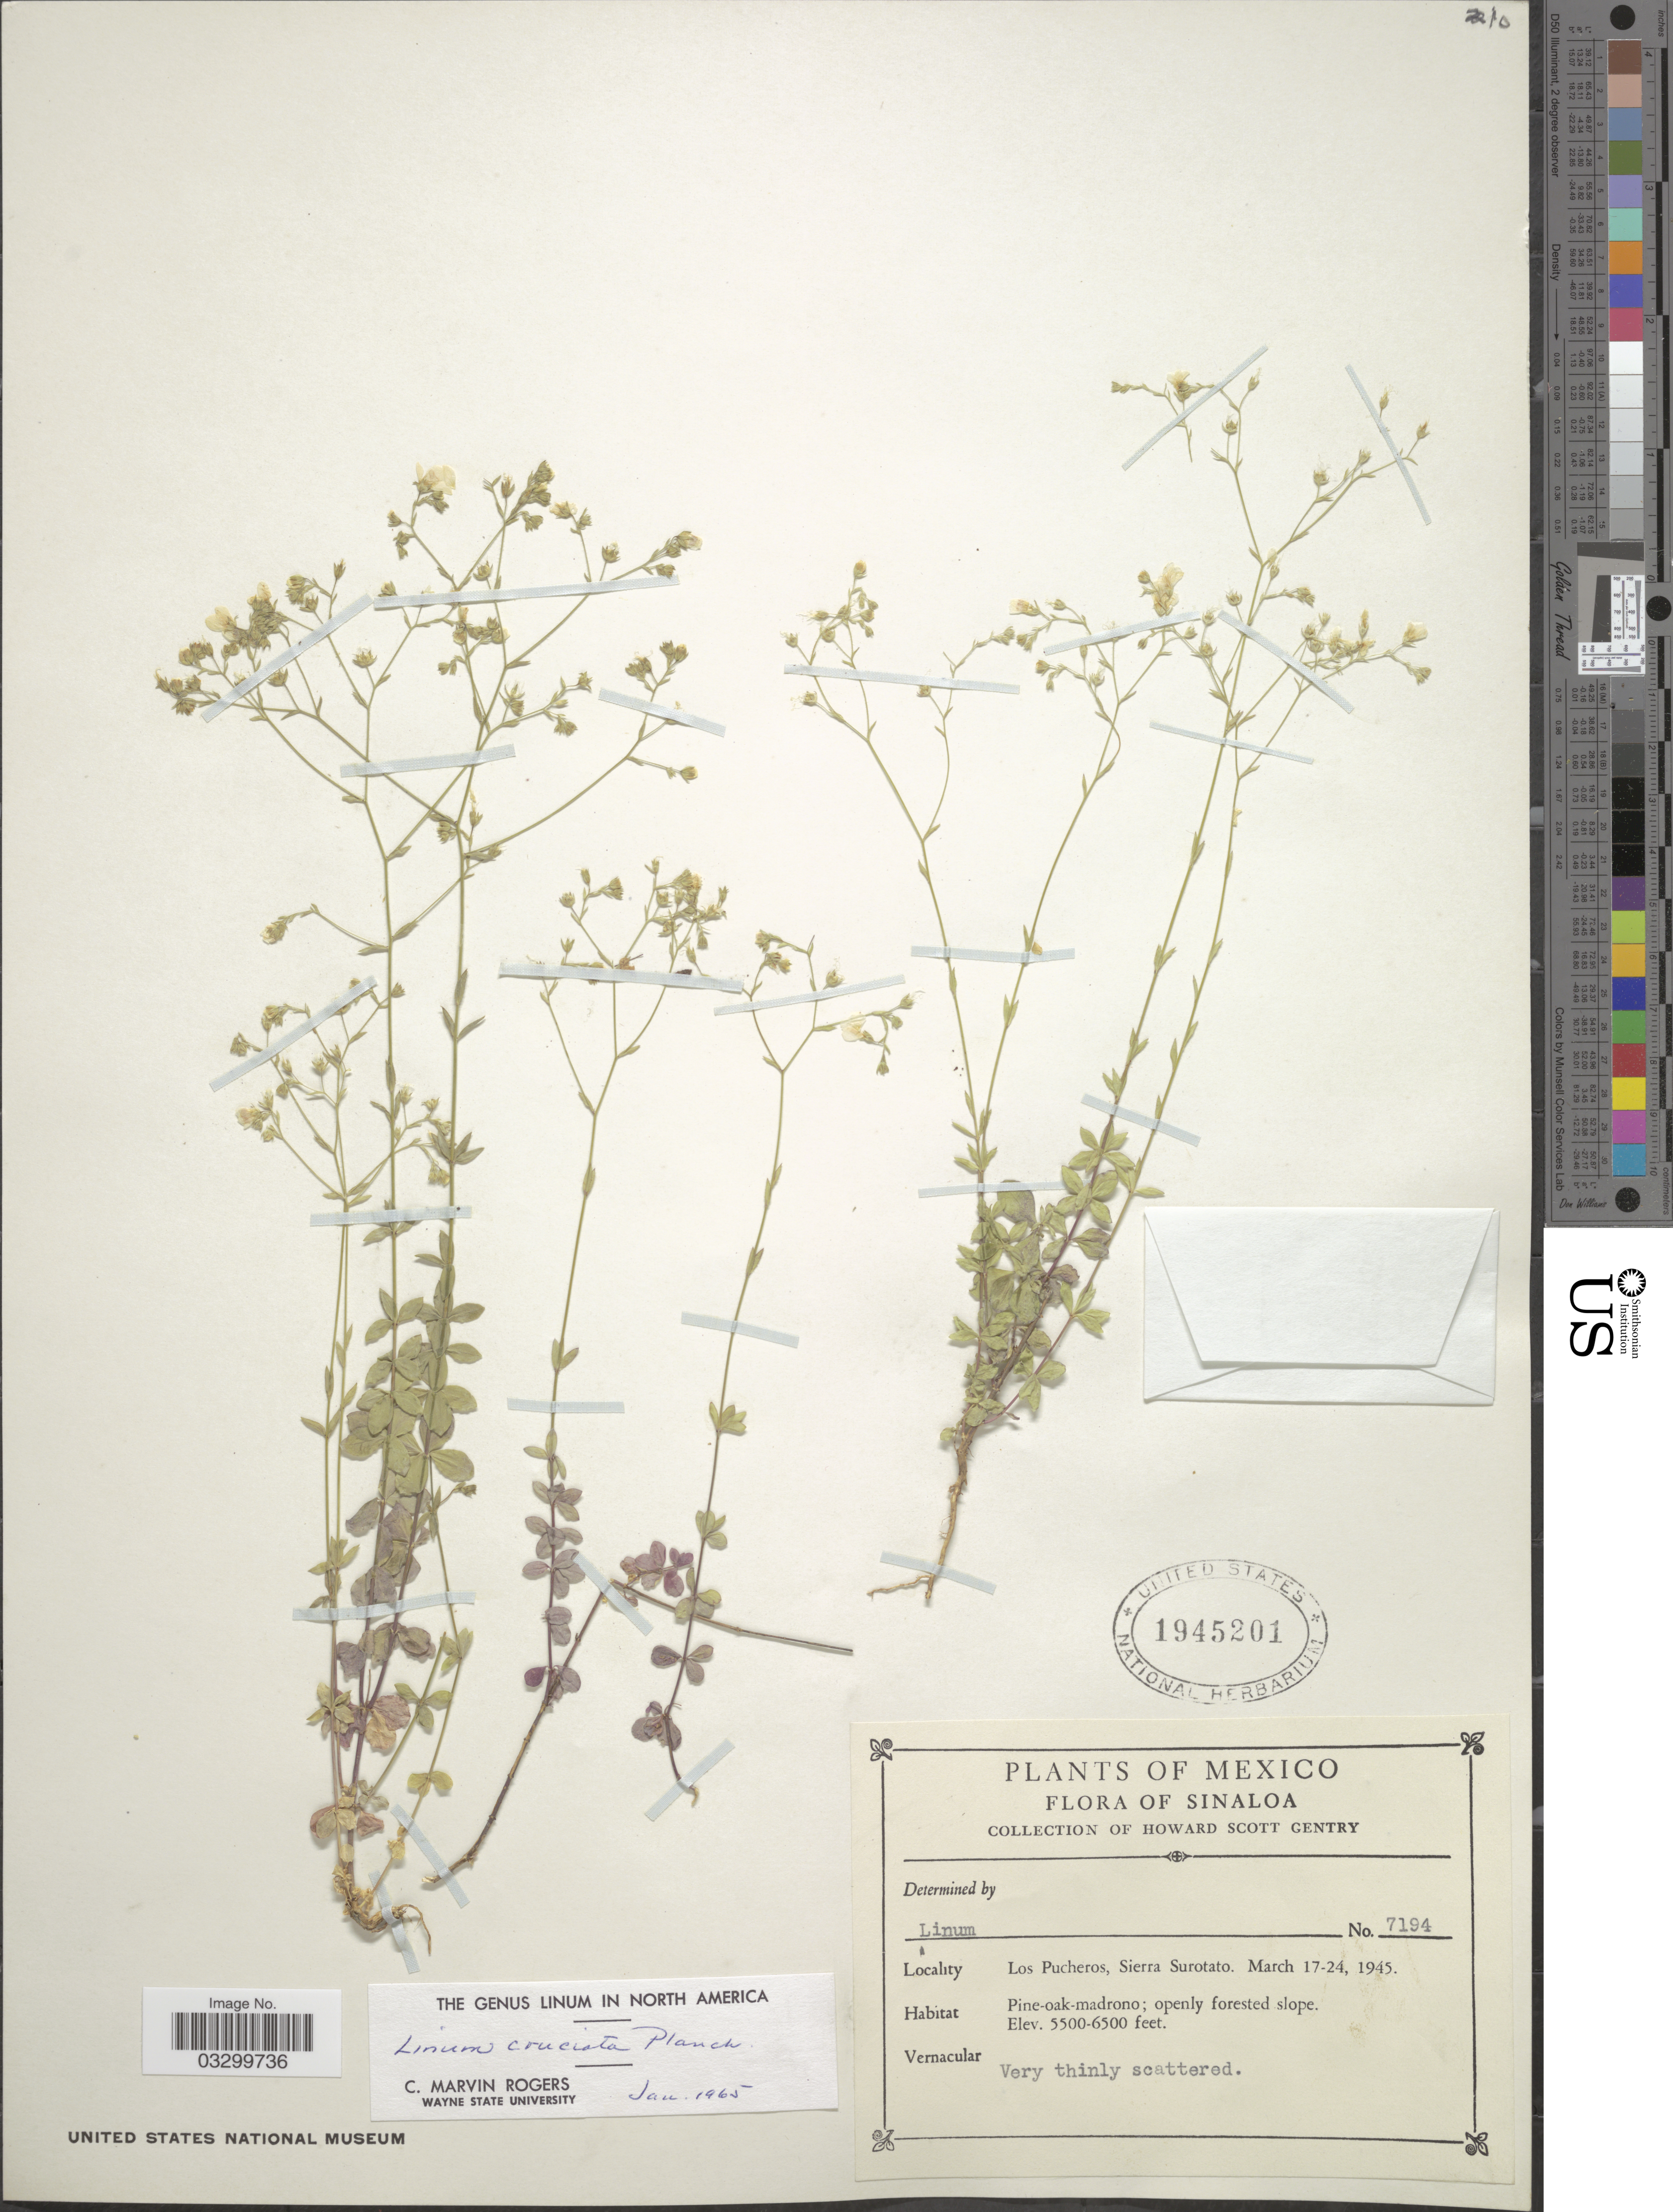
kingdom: Plantae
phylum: Tracheophyta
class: Magnoliopsida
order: Malpighiales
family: Linaceae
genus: Linum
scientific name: Linum cruciatum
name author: Planch.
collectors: H. S. Gentry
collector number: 7194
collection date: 1945-03-17/1945-03-24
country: Mexico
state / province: Sinaloa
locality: Los Pucheros, Sierra Surotato.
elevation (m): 1676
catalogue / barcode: US 1945201